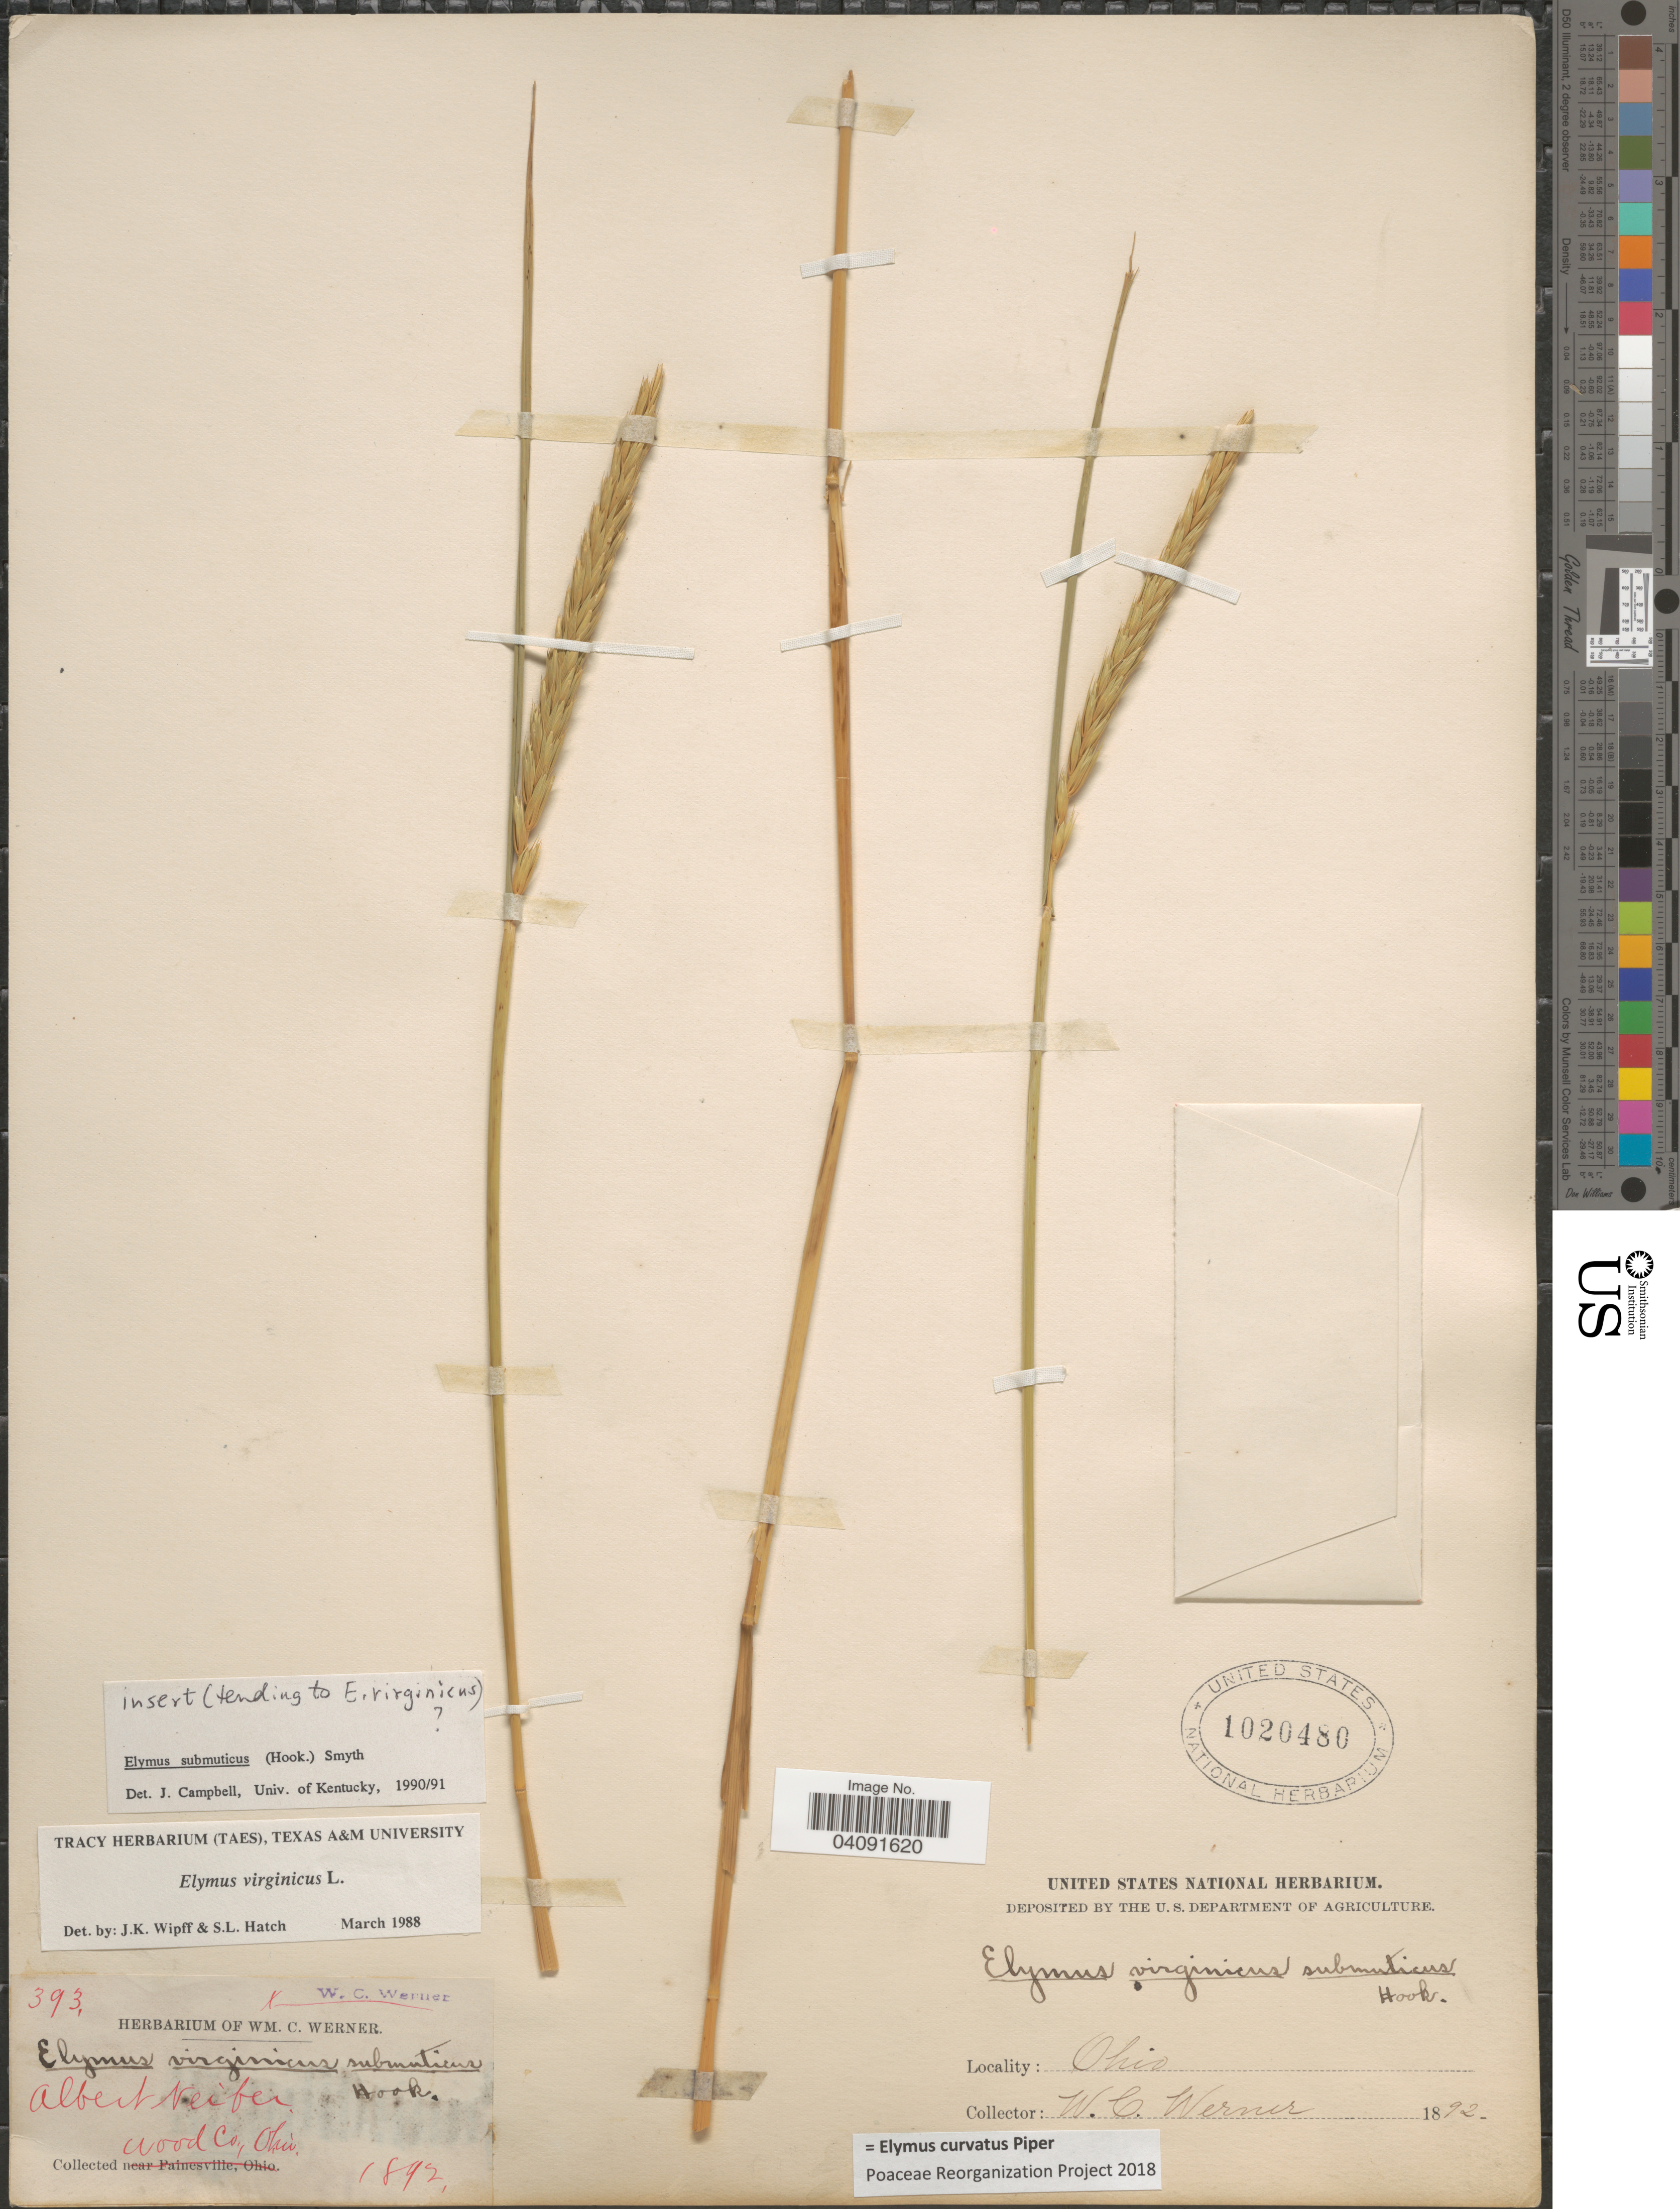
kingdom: Plantae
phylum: Tracheophyta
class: Liliopsida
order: Poales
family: Poaceae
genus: Elymus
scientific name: Elymus donianus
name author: (F.B. White) Á. Löve & D. Löve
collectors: W. Werner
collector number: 393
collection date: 1892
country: United States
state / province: Ohio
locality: Albert Neifer. Wood Co.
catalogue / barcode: US 1020480